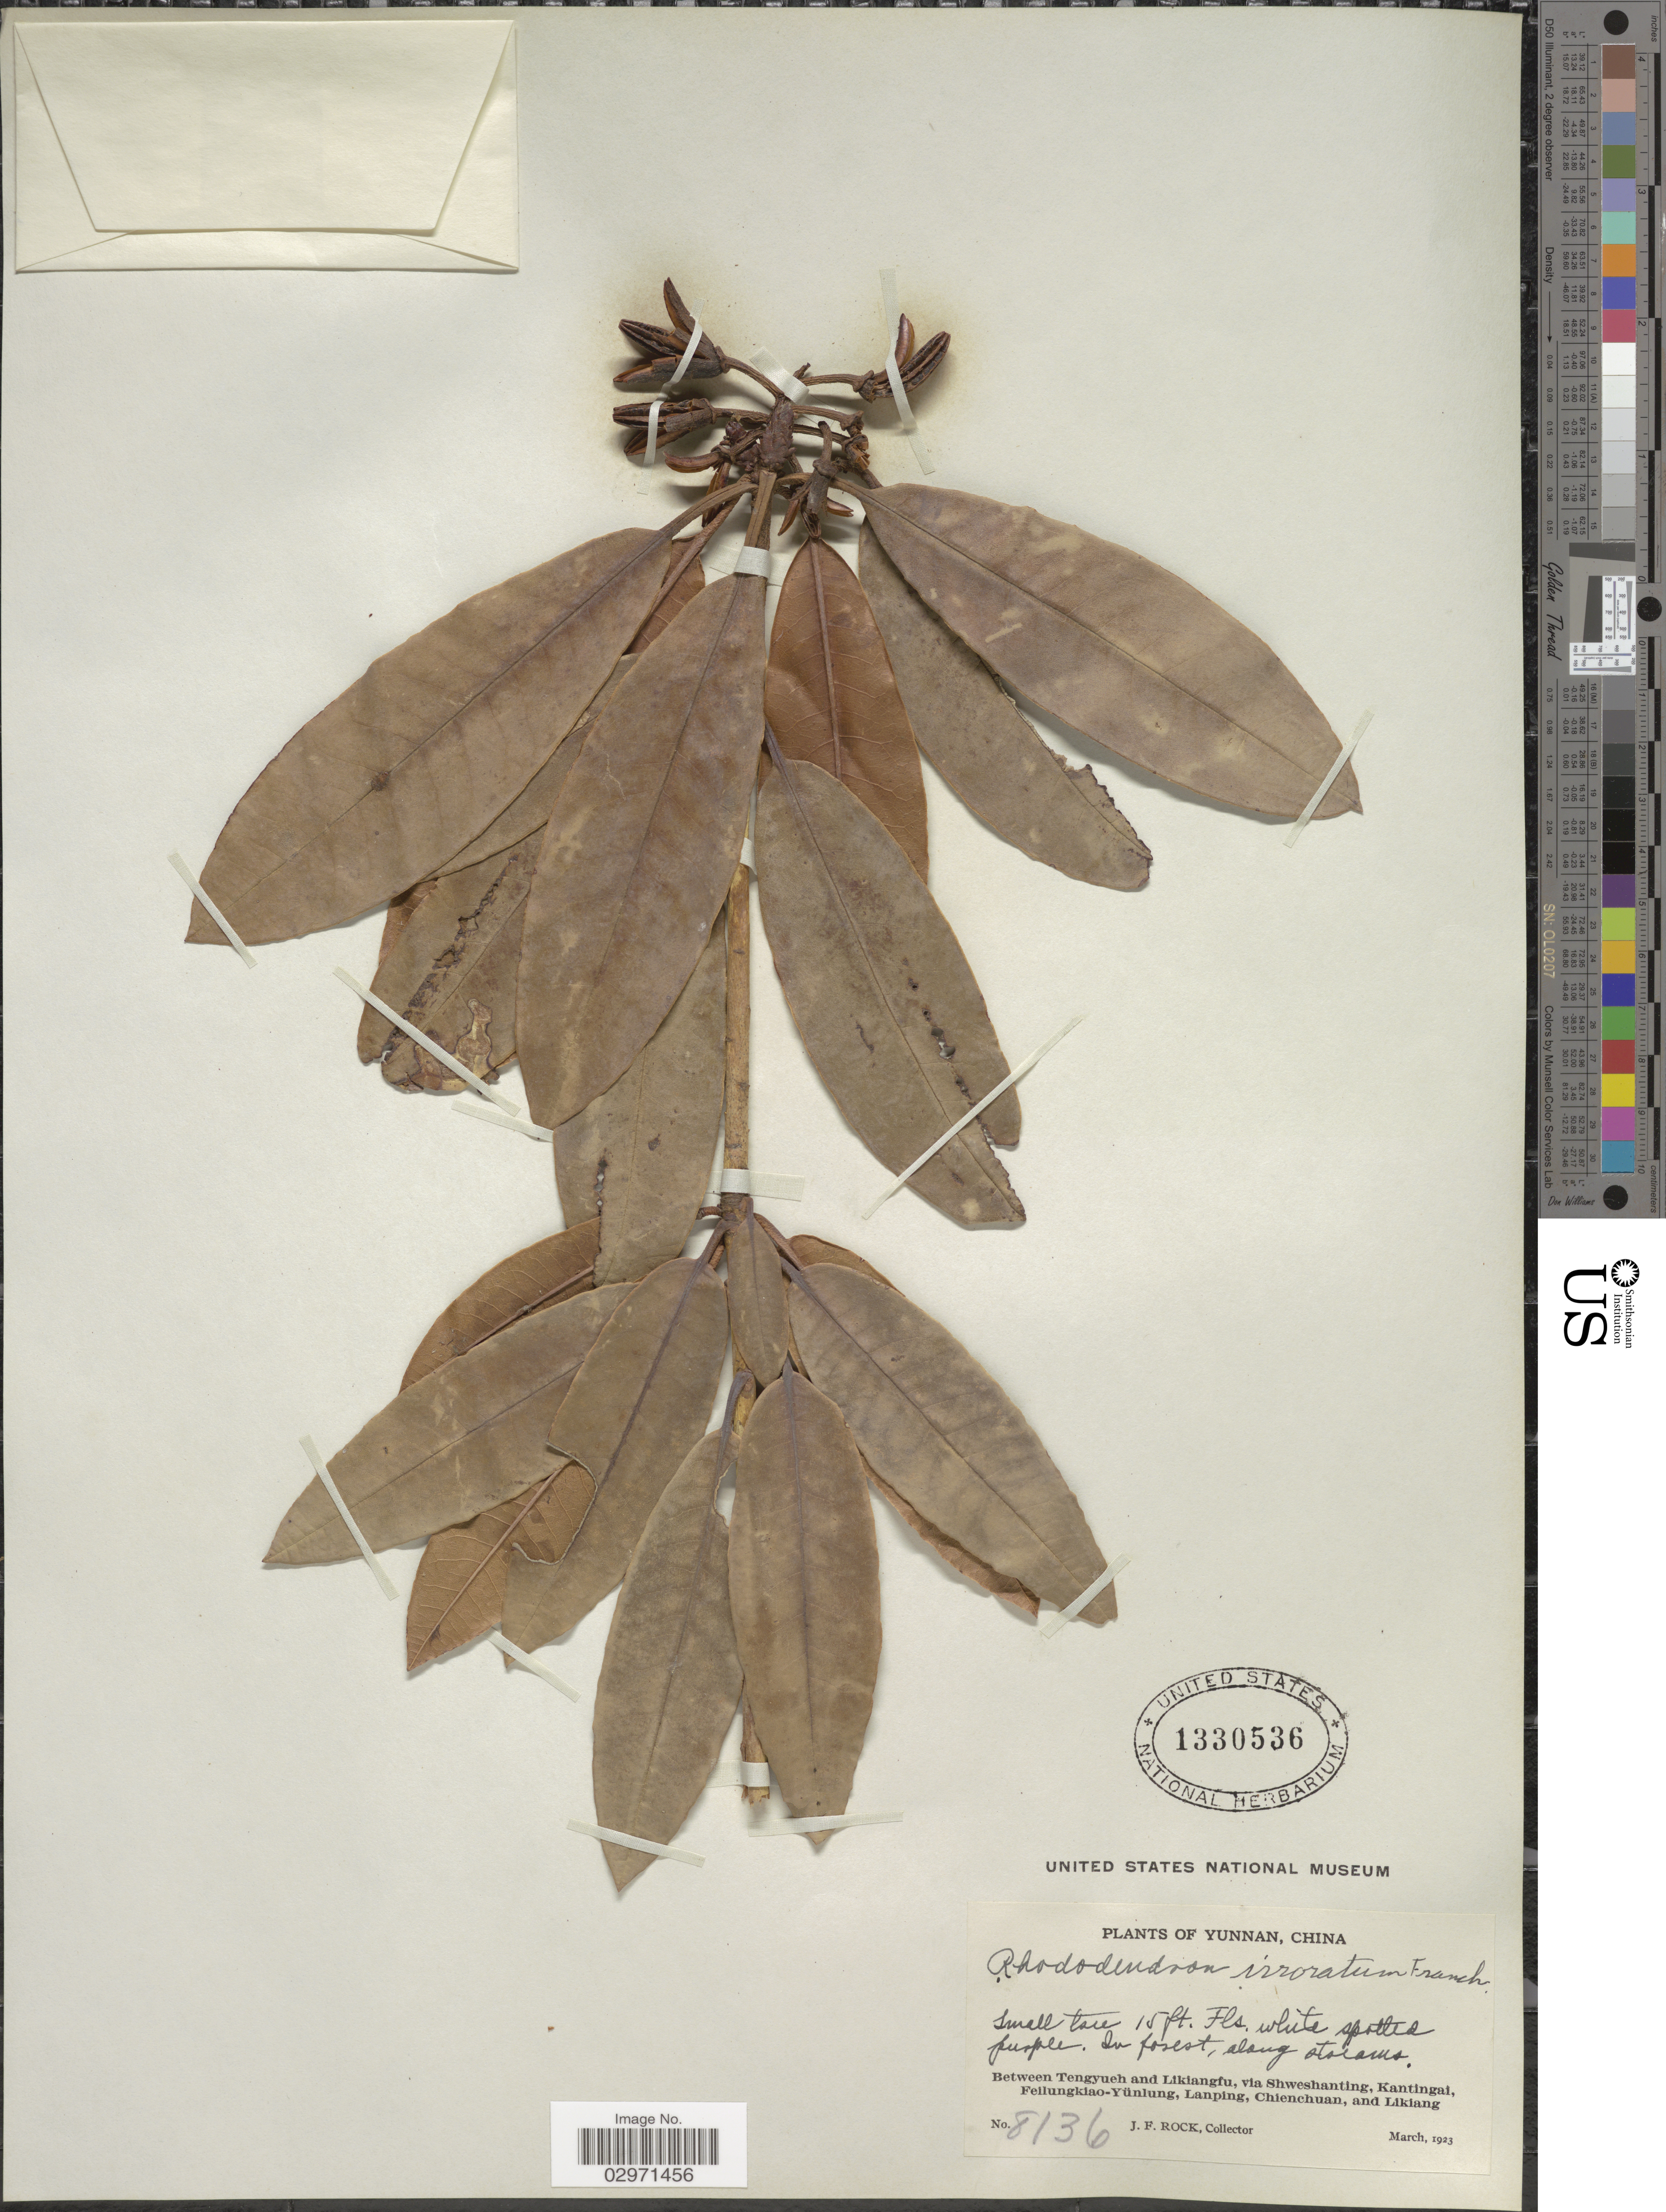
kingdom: Plantae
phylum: Tracheophyta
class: Magnoliopsida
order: Ericales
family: Ericaceae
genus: Rhododendron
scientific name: Rhododendron irroratum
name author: Franch.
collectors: J. Rock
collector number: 8136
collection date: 1923-03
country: China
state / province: Yunnan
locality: Between Tengyueh and Likiangfu, via Shweshanting, Kantingai, Feilungkiao-Yünlung, Lanping, Chienchuan, and Likiang.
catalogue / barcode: US 1330536